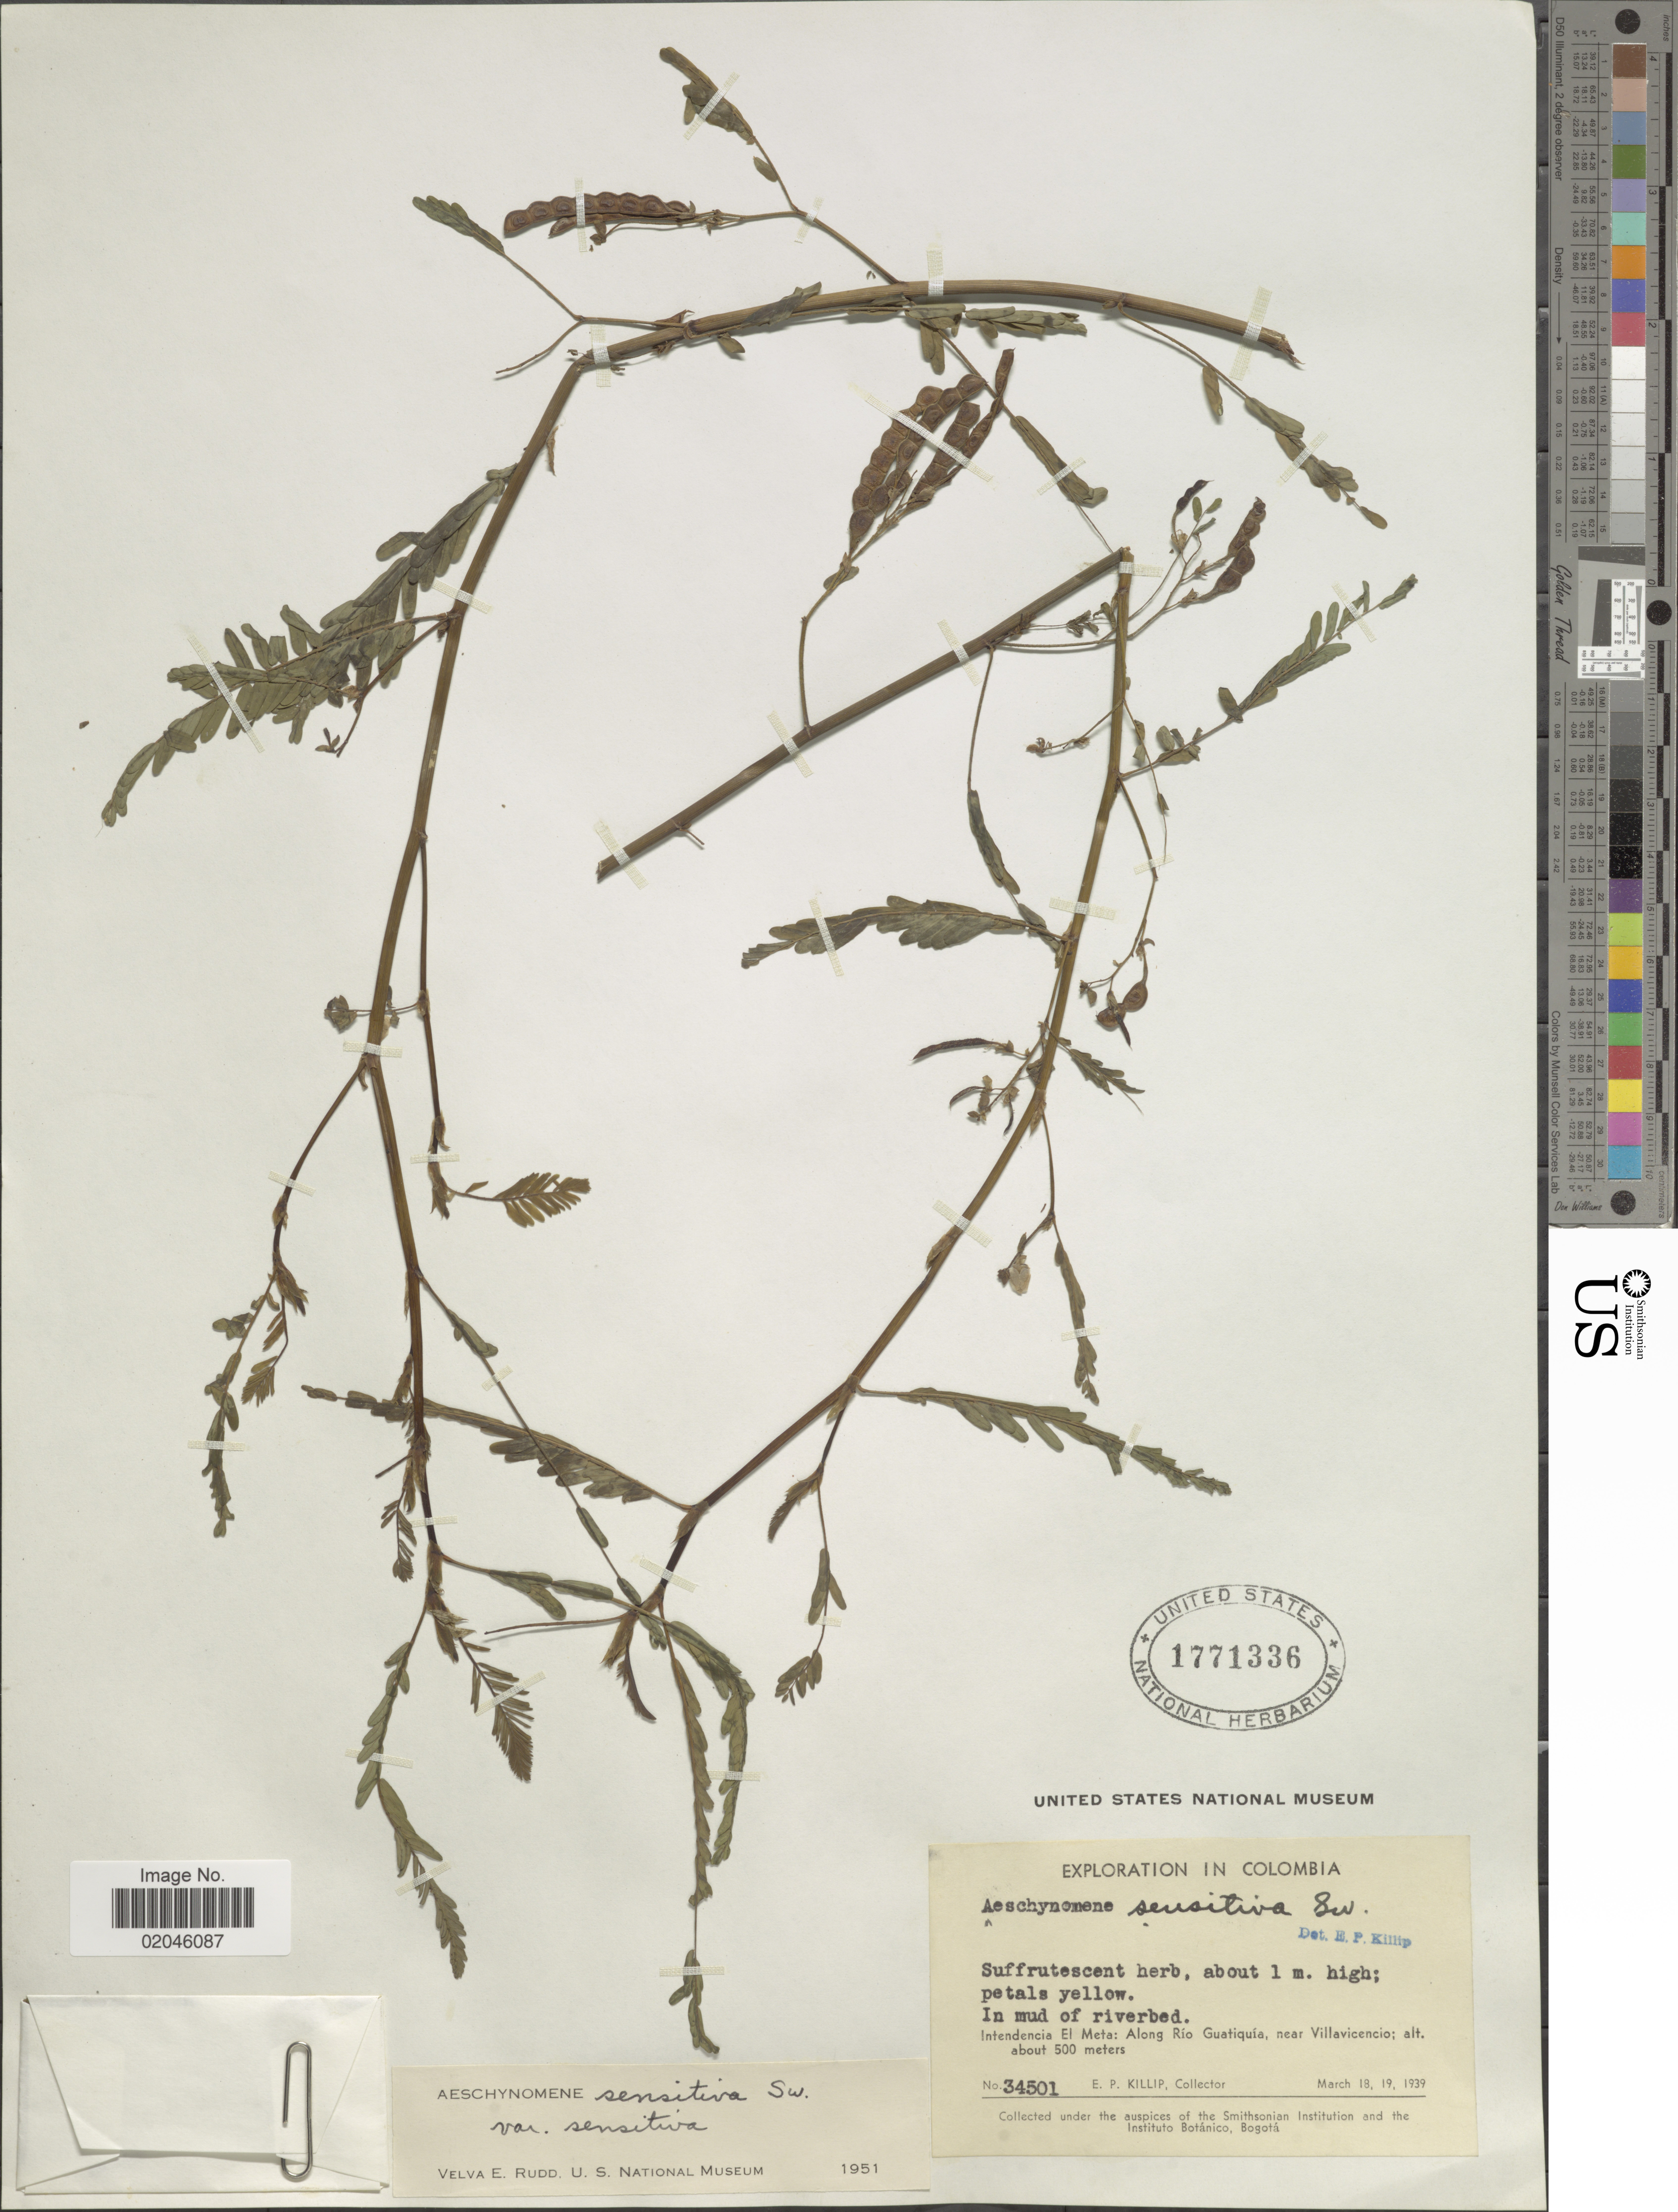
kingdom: Plantae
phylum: Tracheophyta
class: Magnoliopsida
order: Fabales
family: Fabaceae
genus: Aeschynomene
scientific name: Aeschynomene sensitiva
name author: Sw.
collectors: E. P. Killip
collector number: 34501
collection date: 1939-03-18/1939-03-19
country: Colombia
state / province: Meta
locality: Intendencia El Meta: Along io Guatiquia, near Villavicencio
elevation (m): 500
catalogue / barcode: US 1771336